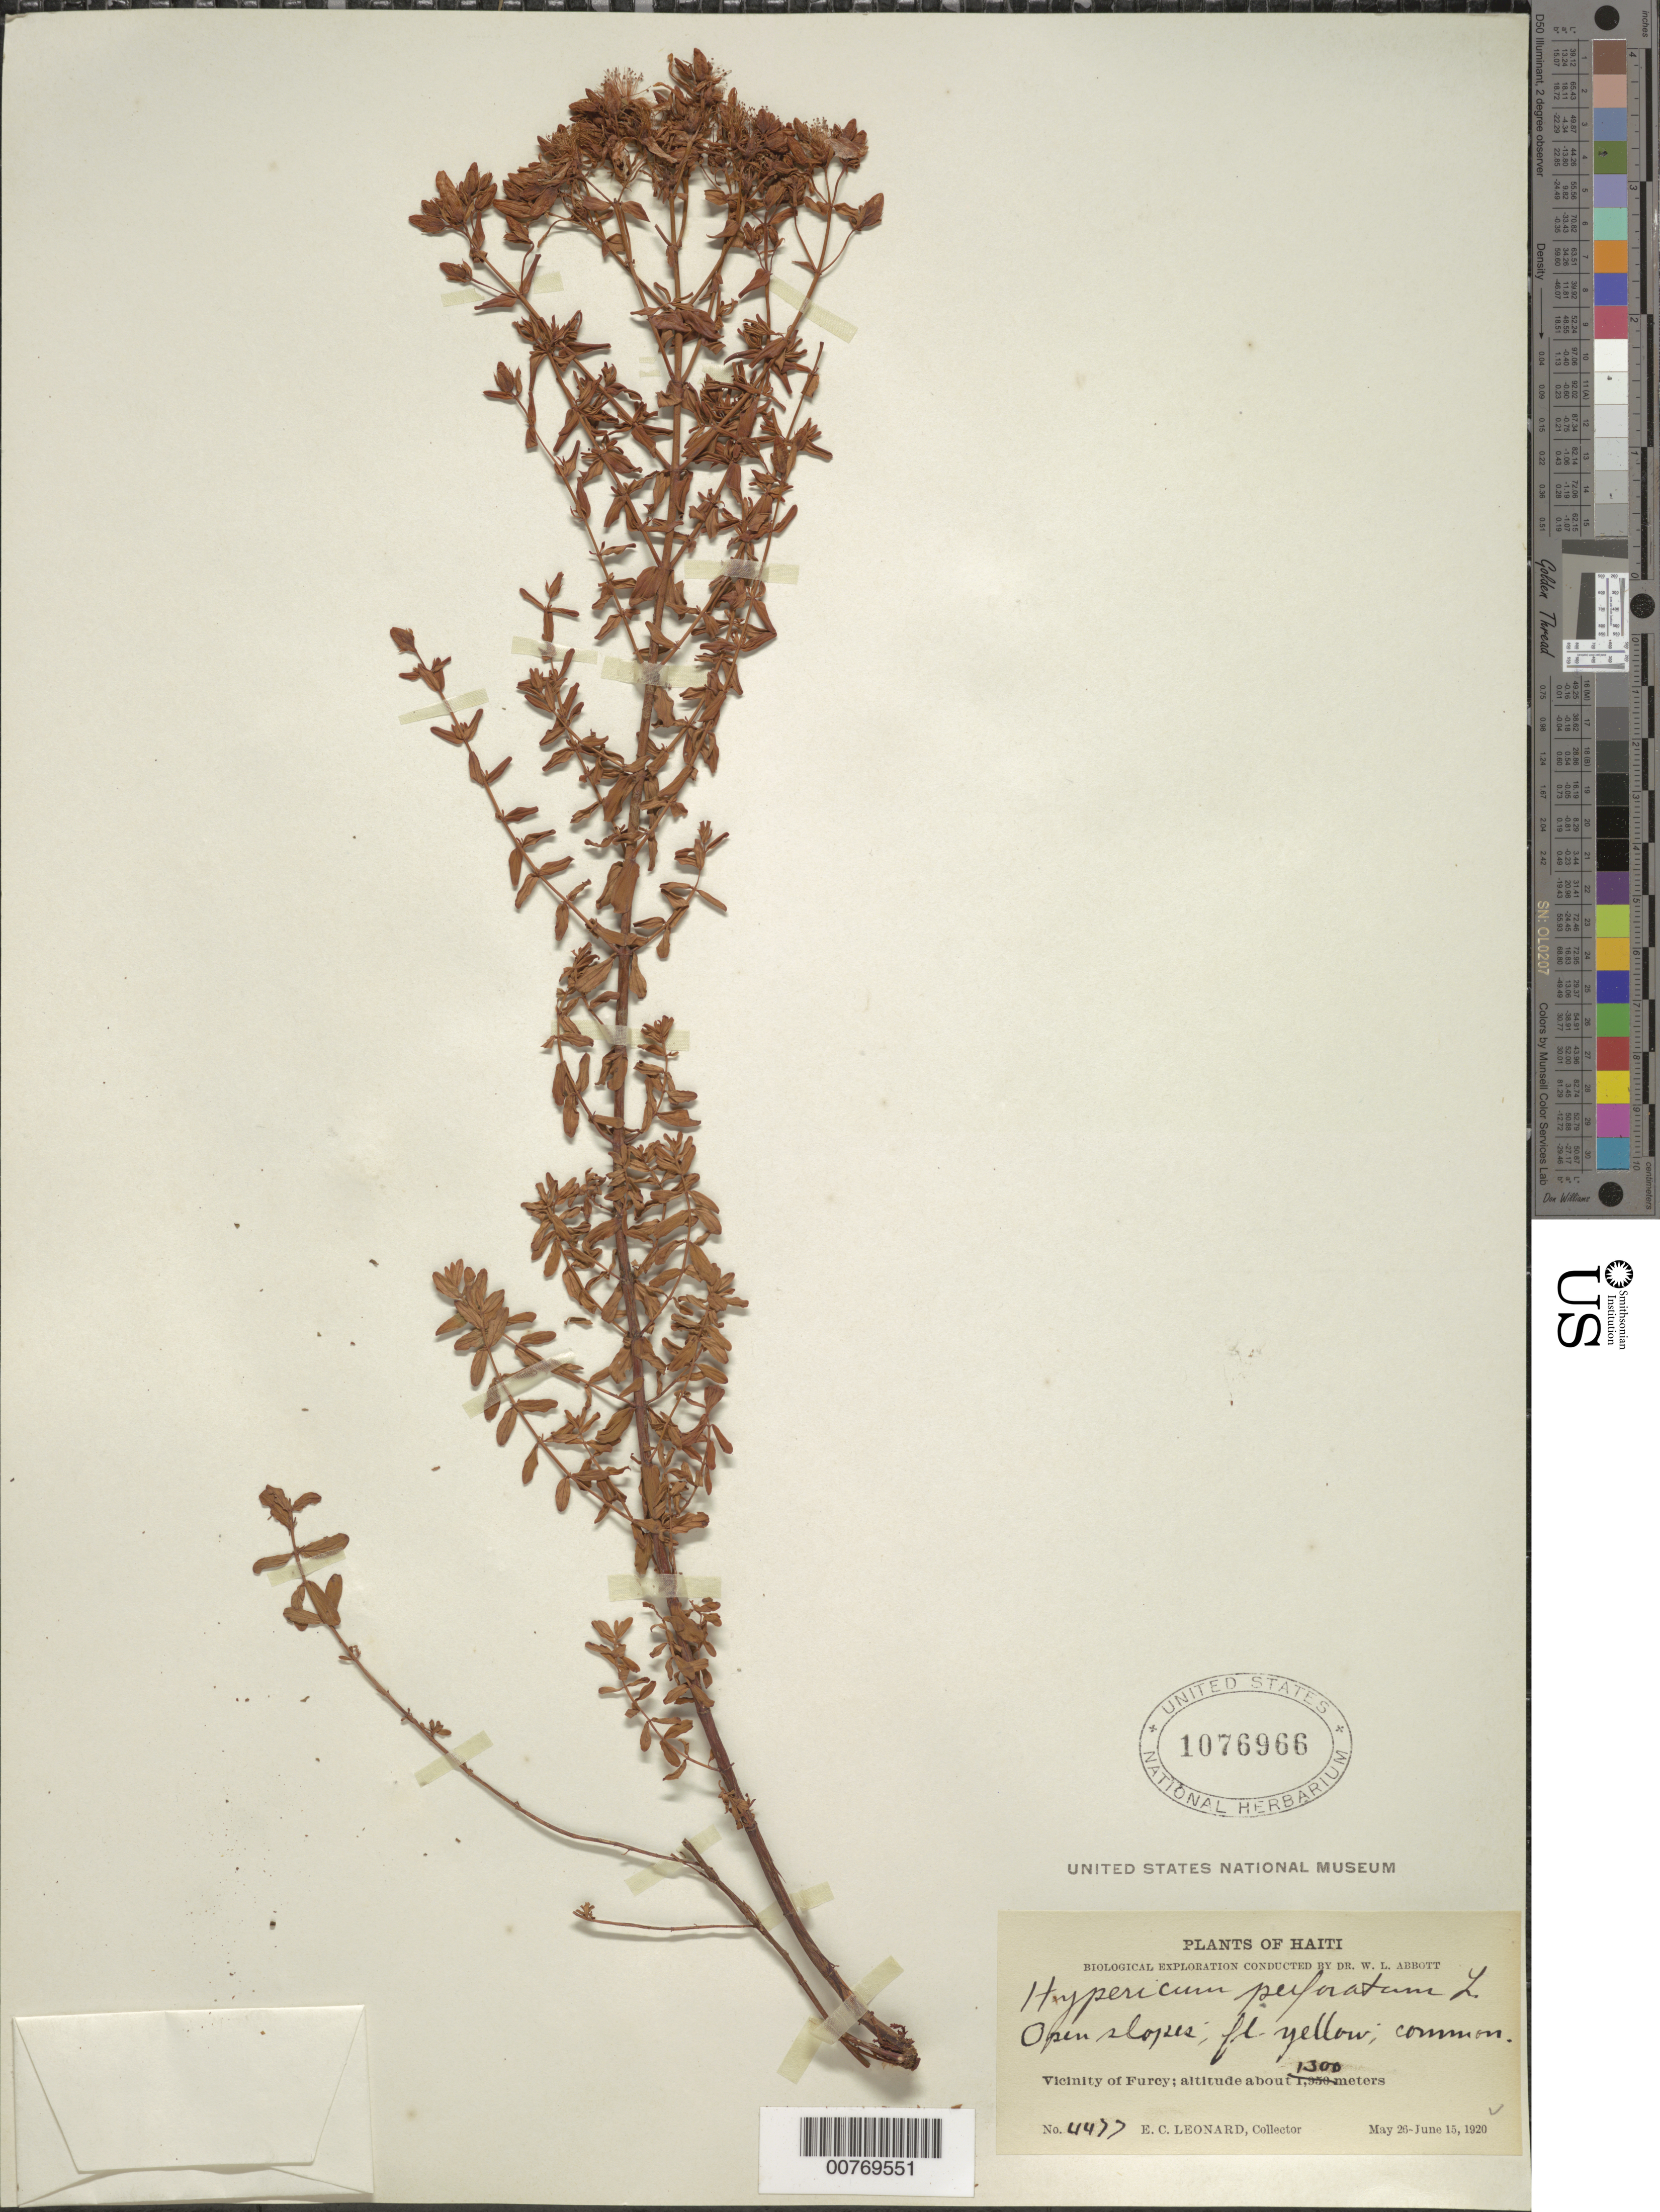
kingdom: Plantae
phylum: Tracheophyta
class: Magnoliopsida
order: Malpighiales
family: Hypericaceae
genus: Hypericum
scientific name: Hypericum perforatum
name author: L.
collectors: E. C. Leonard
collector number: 4477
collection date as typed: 26 May 1920 15 Jun 1920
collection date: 1920-05-26/1920-06-15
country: Haiti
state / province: Ouest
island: Hispaniola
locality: Vicinity of Furcy.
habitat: Open slope.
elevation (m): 1300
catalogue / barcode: US 1076966